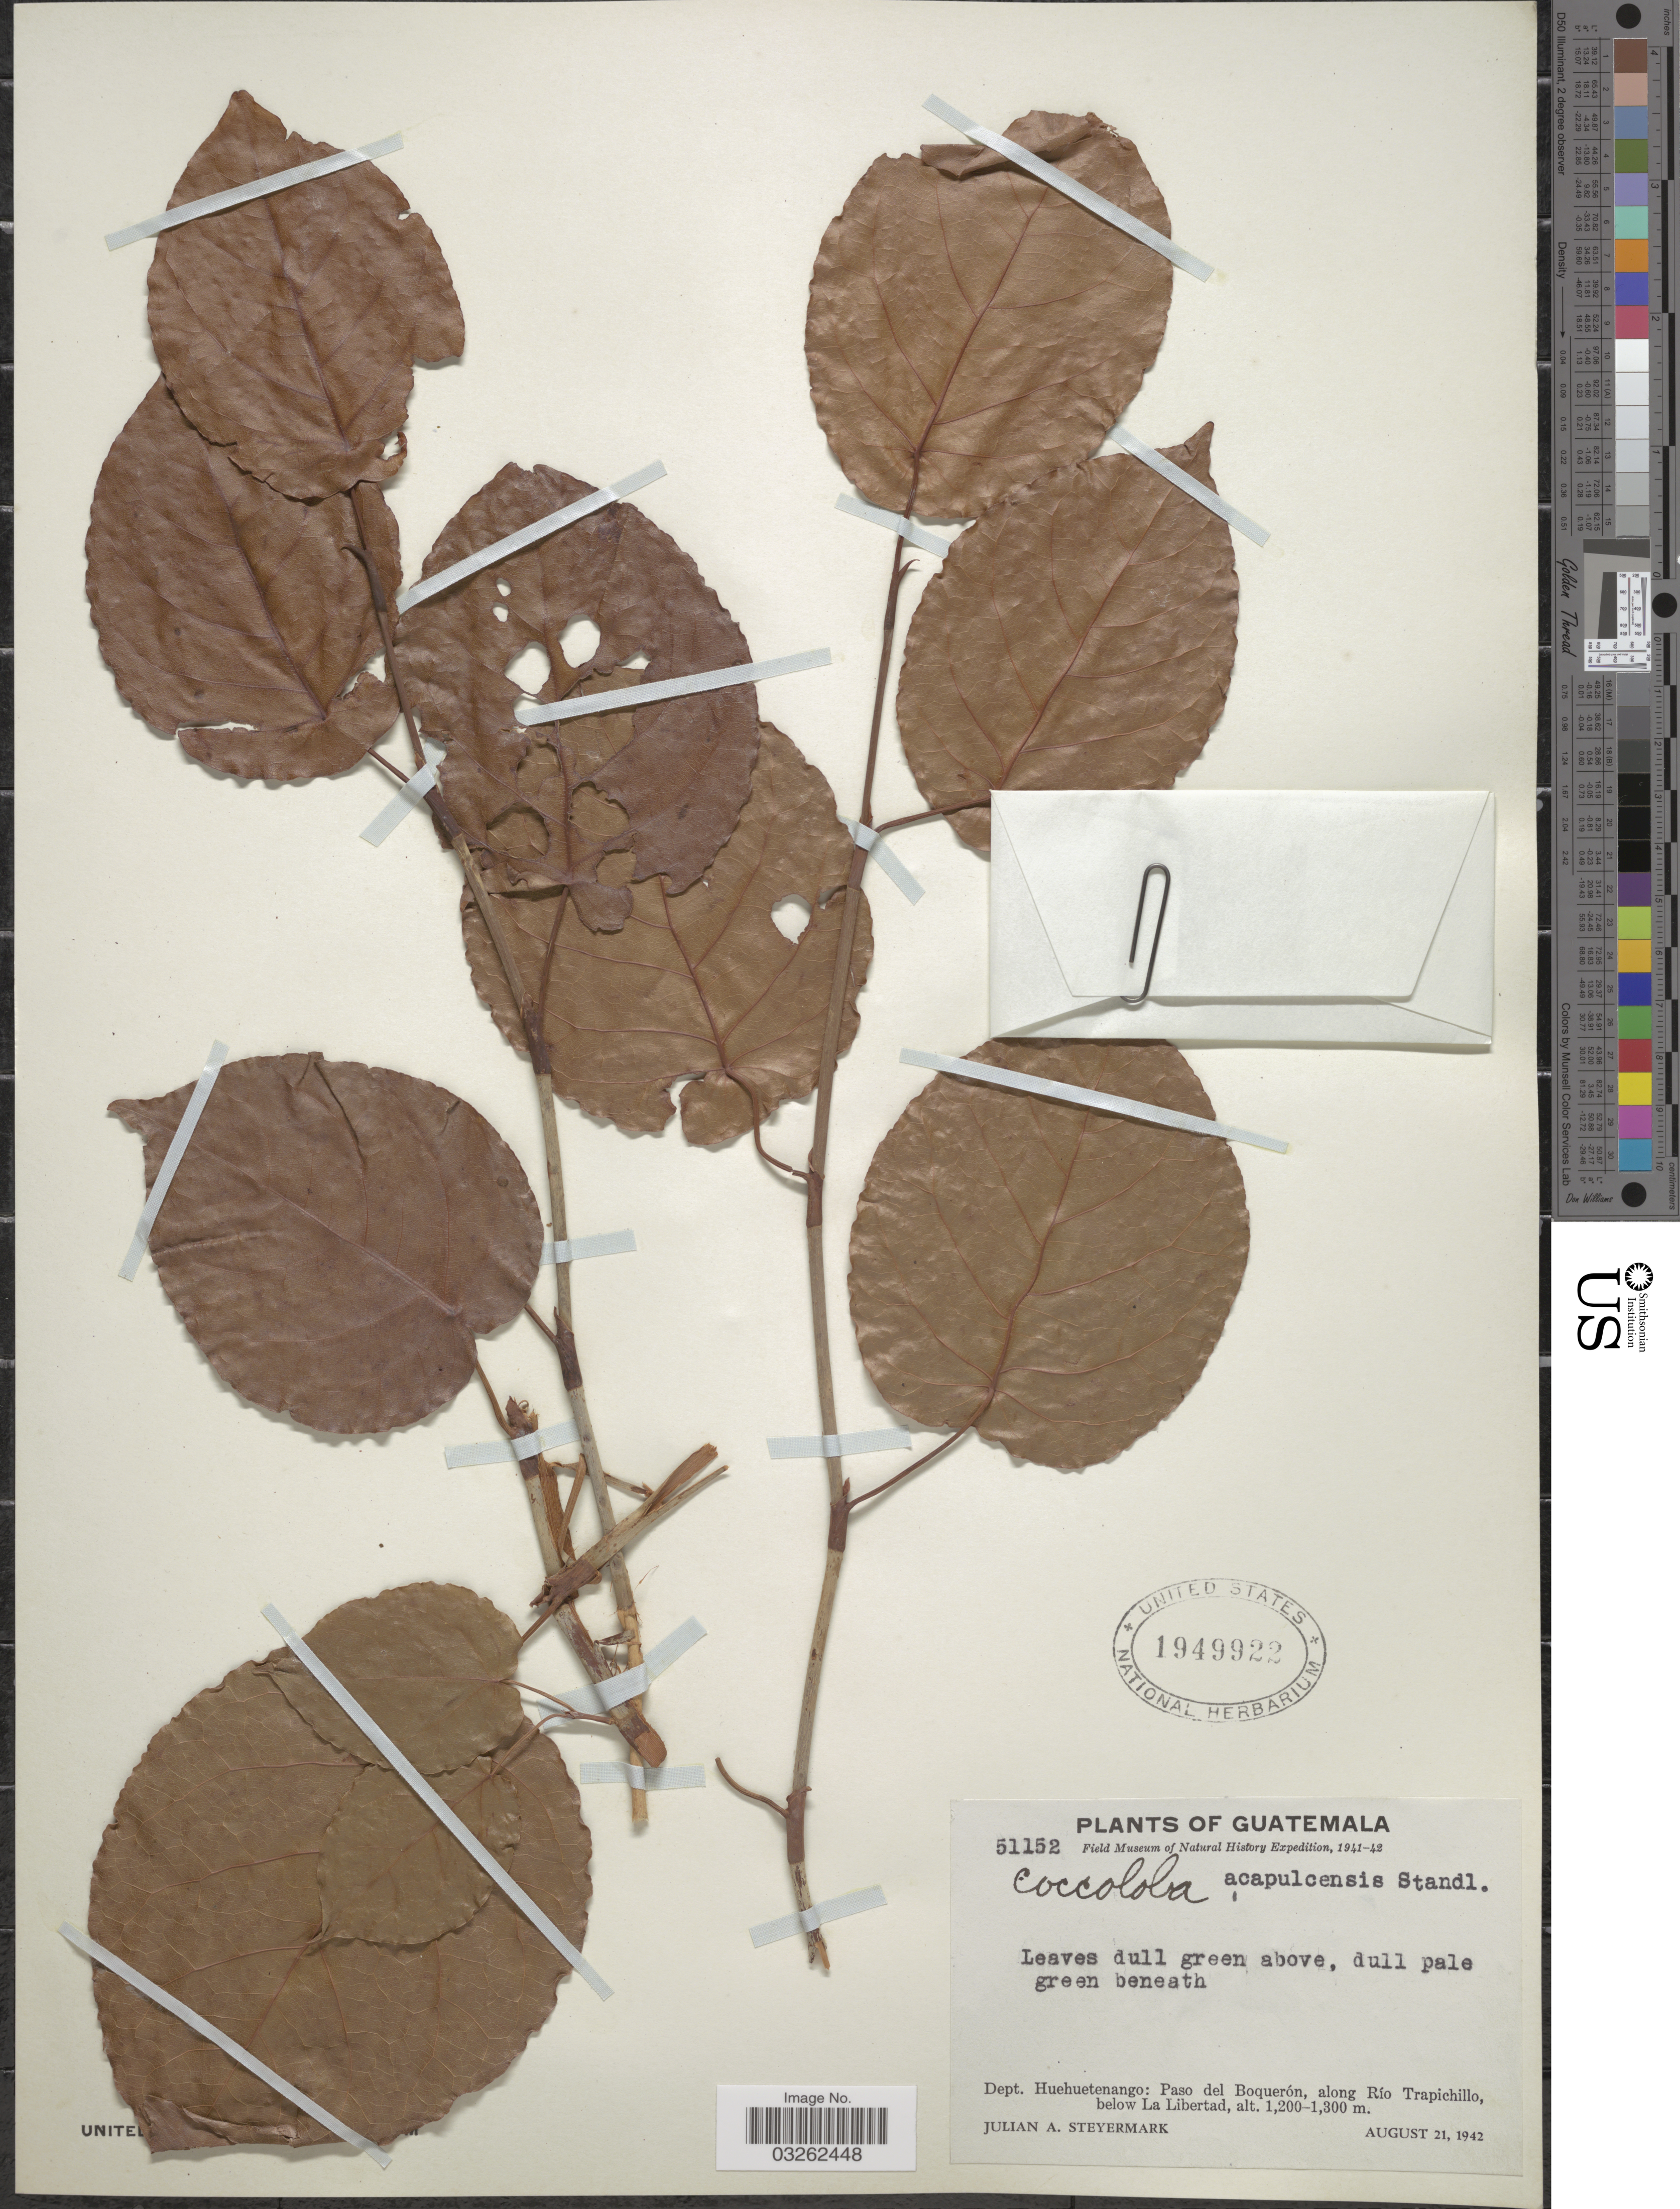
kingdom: Plantae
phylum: Tracheophyta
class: Magnoliopsida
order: Caryophyllales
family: Polygonaceae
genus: Coccoloba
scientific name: Coccoloba acapulcensis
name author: Standl.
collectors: J. Steyermark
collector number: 51152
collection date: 1942-08-21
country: Guatemala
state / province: Huehuetenango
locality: Dept. Huehuetenango: Paso del Boquerón, along Río Trapichillo, below La Libertad.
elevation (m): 1200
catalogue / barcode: US 1949922